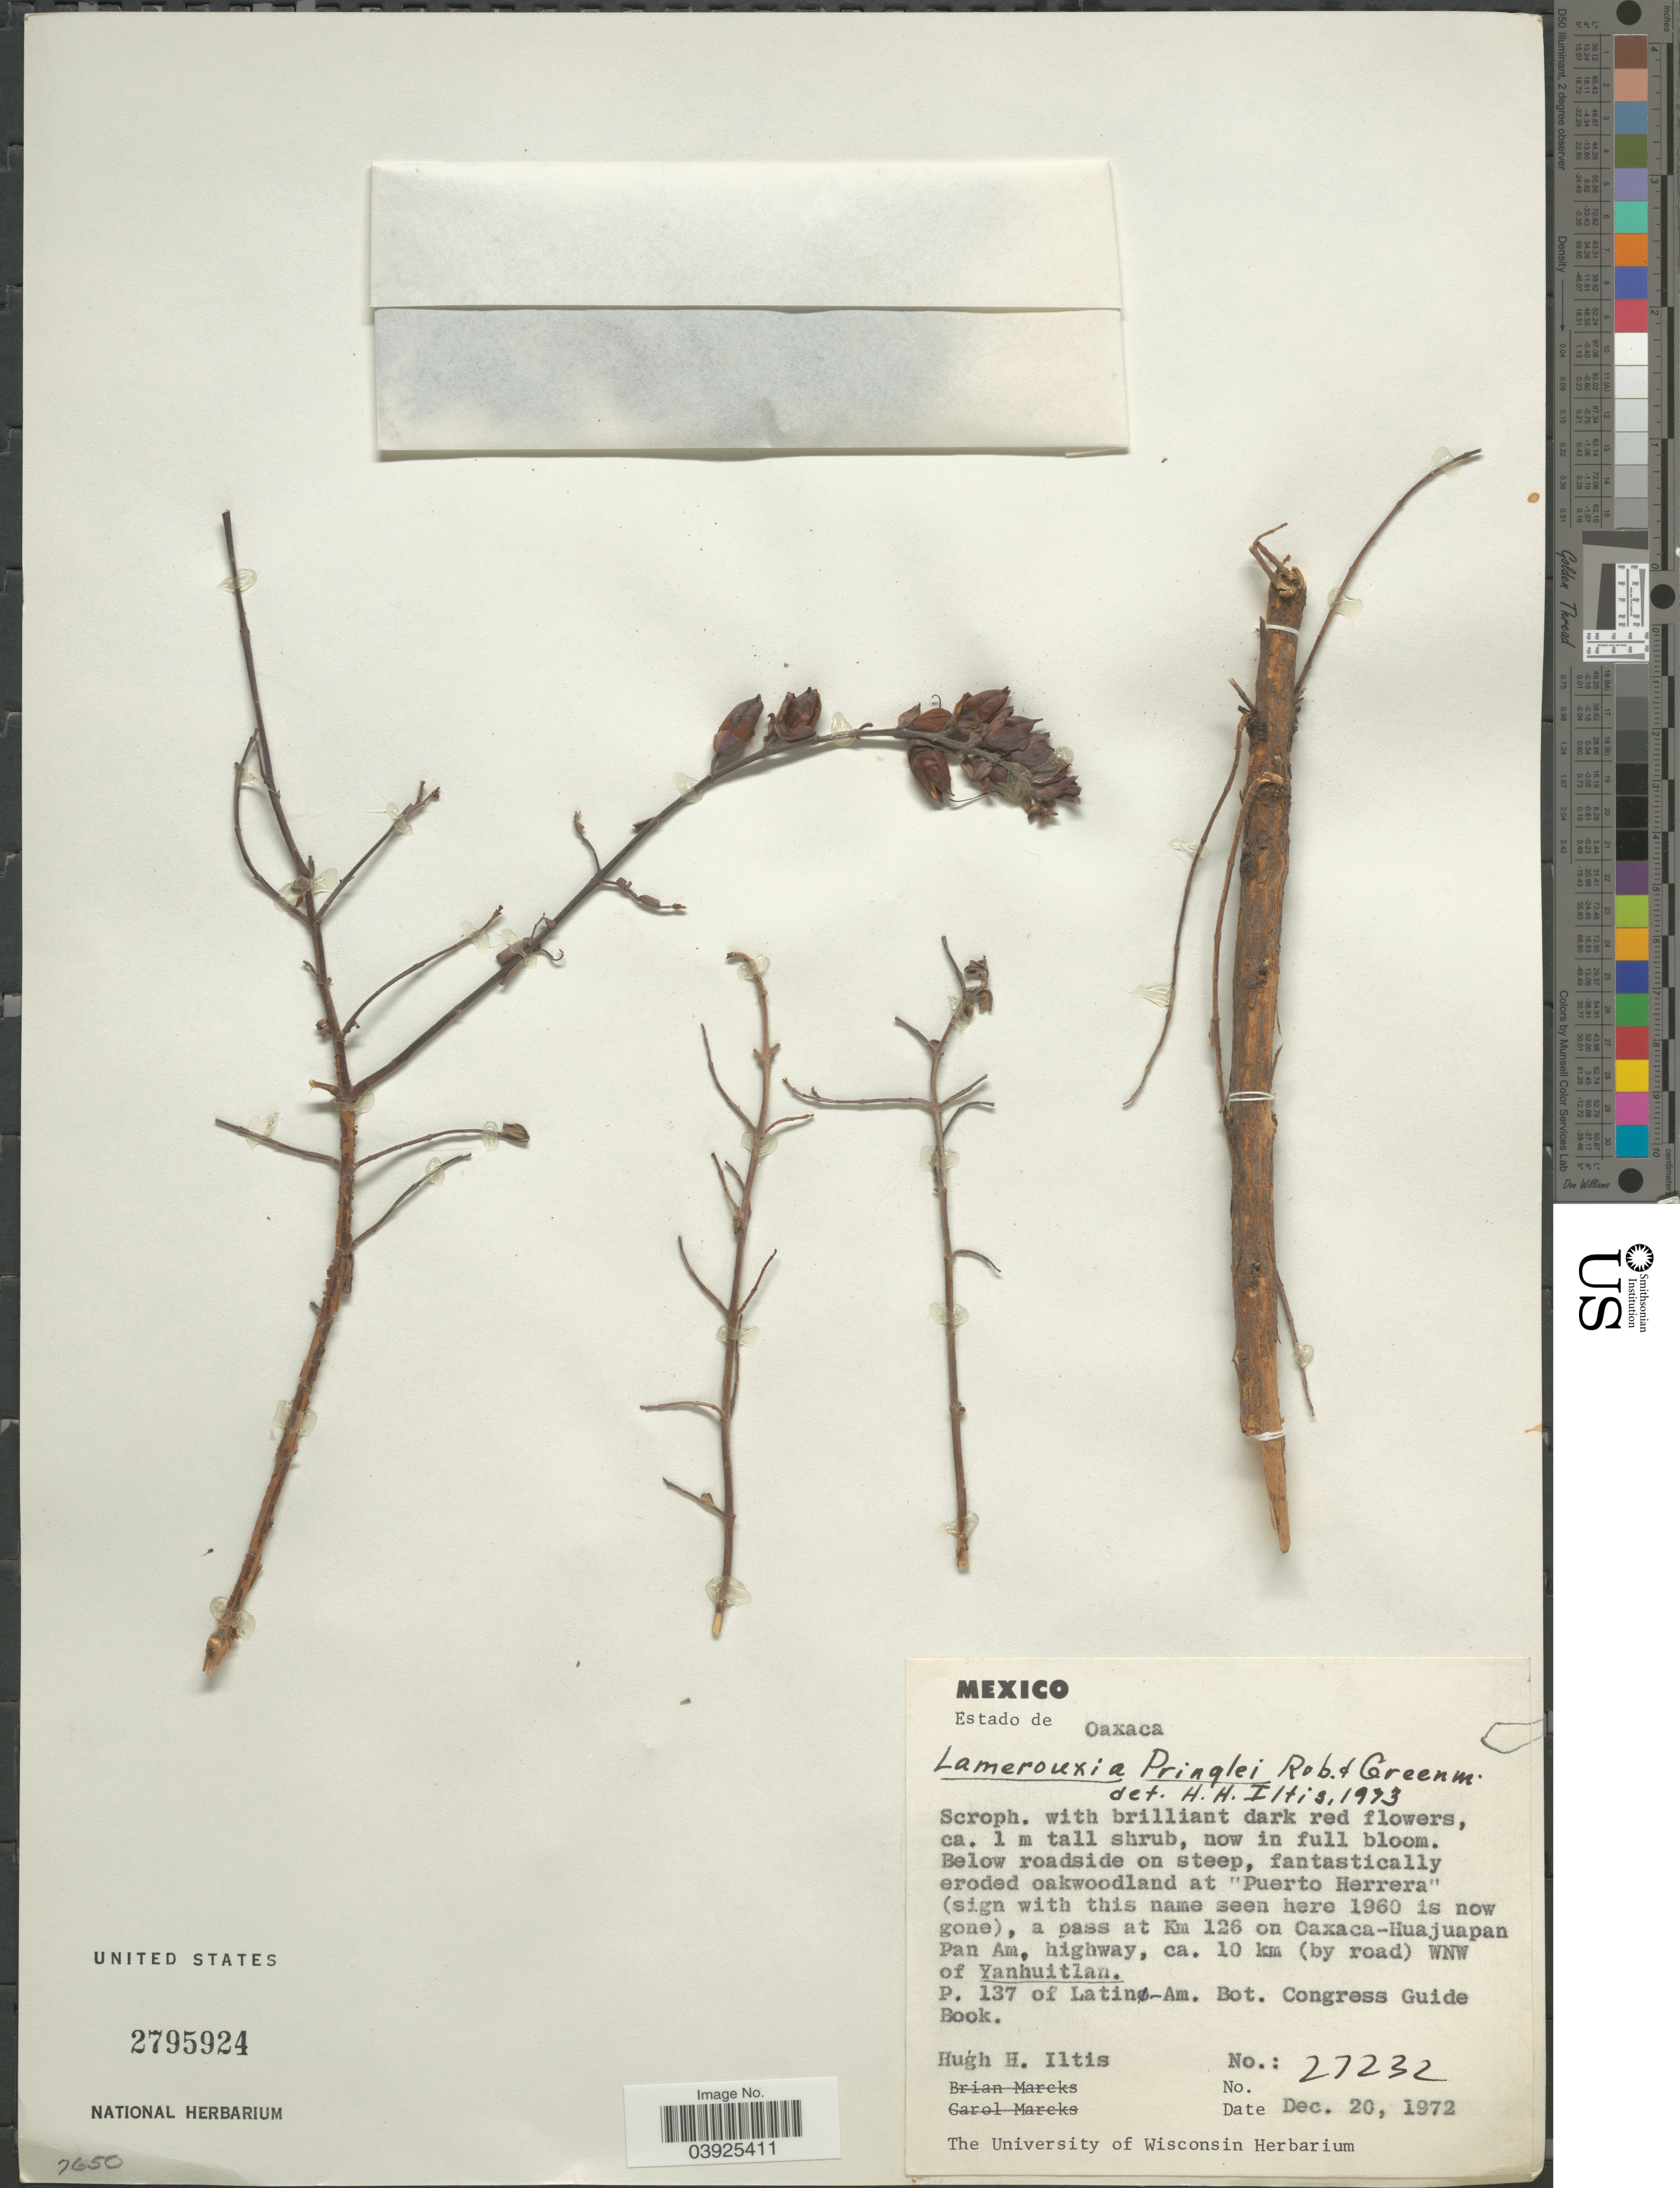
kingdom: Plantae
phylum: Tracheophyta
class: Magnoliopsida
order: Lamiales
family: Orobanchaceae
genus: Lamourouxia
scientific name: Lamourouxia pringlei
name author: B.L. Rob. & Greenm. ex Pringle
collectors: H. H. Iltis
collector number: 27232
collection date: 1972-12-20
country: Mexico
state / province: Oaxaca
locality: Below roadside on steep, fantastically eroded oakwoodland at "Puerto Herrera"(sign with this name seen here 1960 is now gone), a pass at Km 126 on Oaxaca-Huajuapan Pan Am., highway, ca. 10 km (by road) WNW of Yamhuitlan.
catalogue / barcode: US 2795924